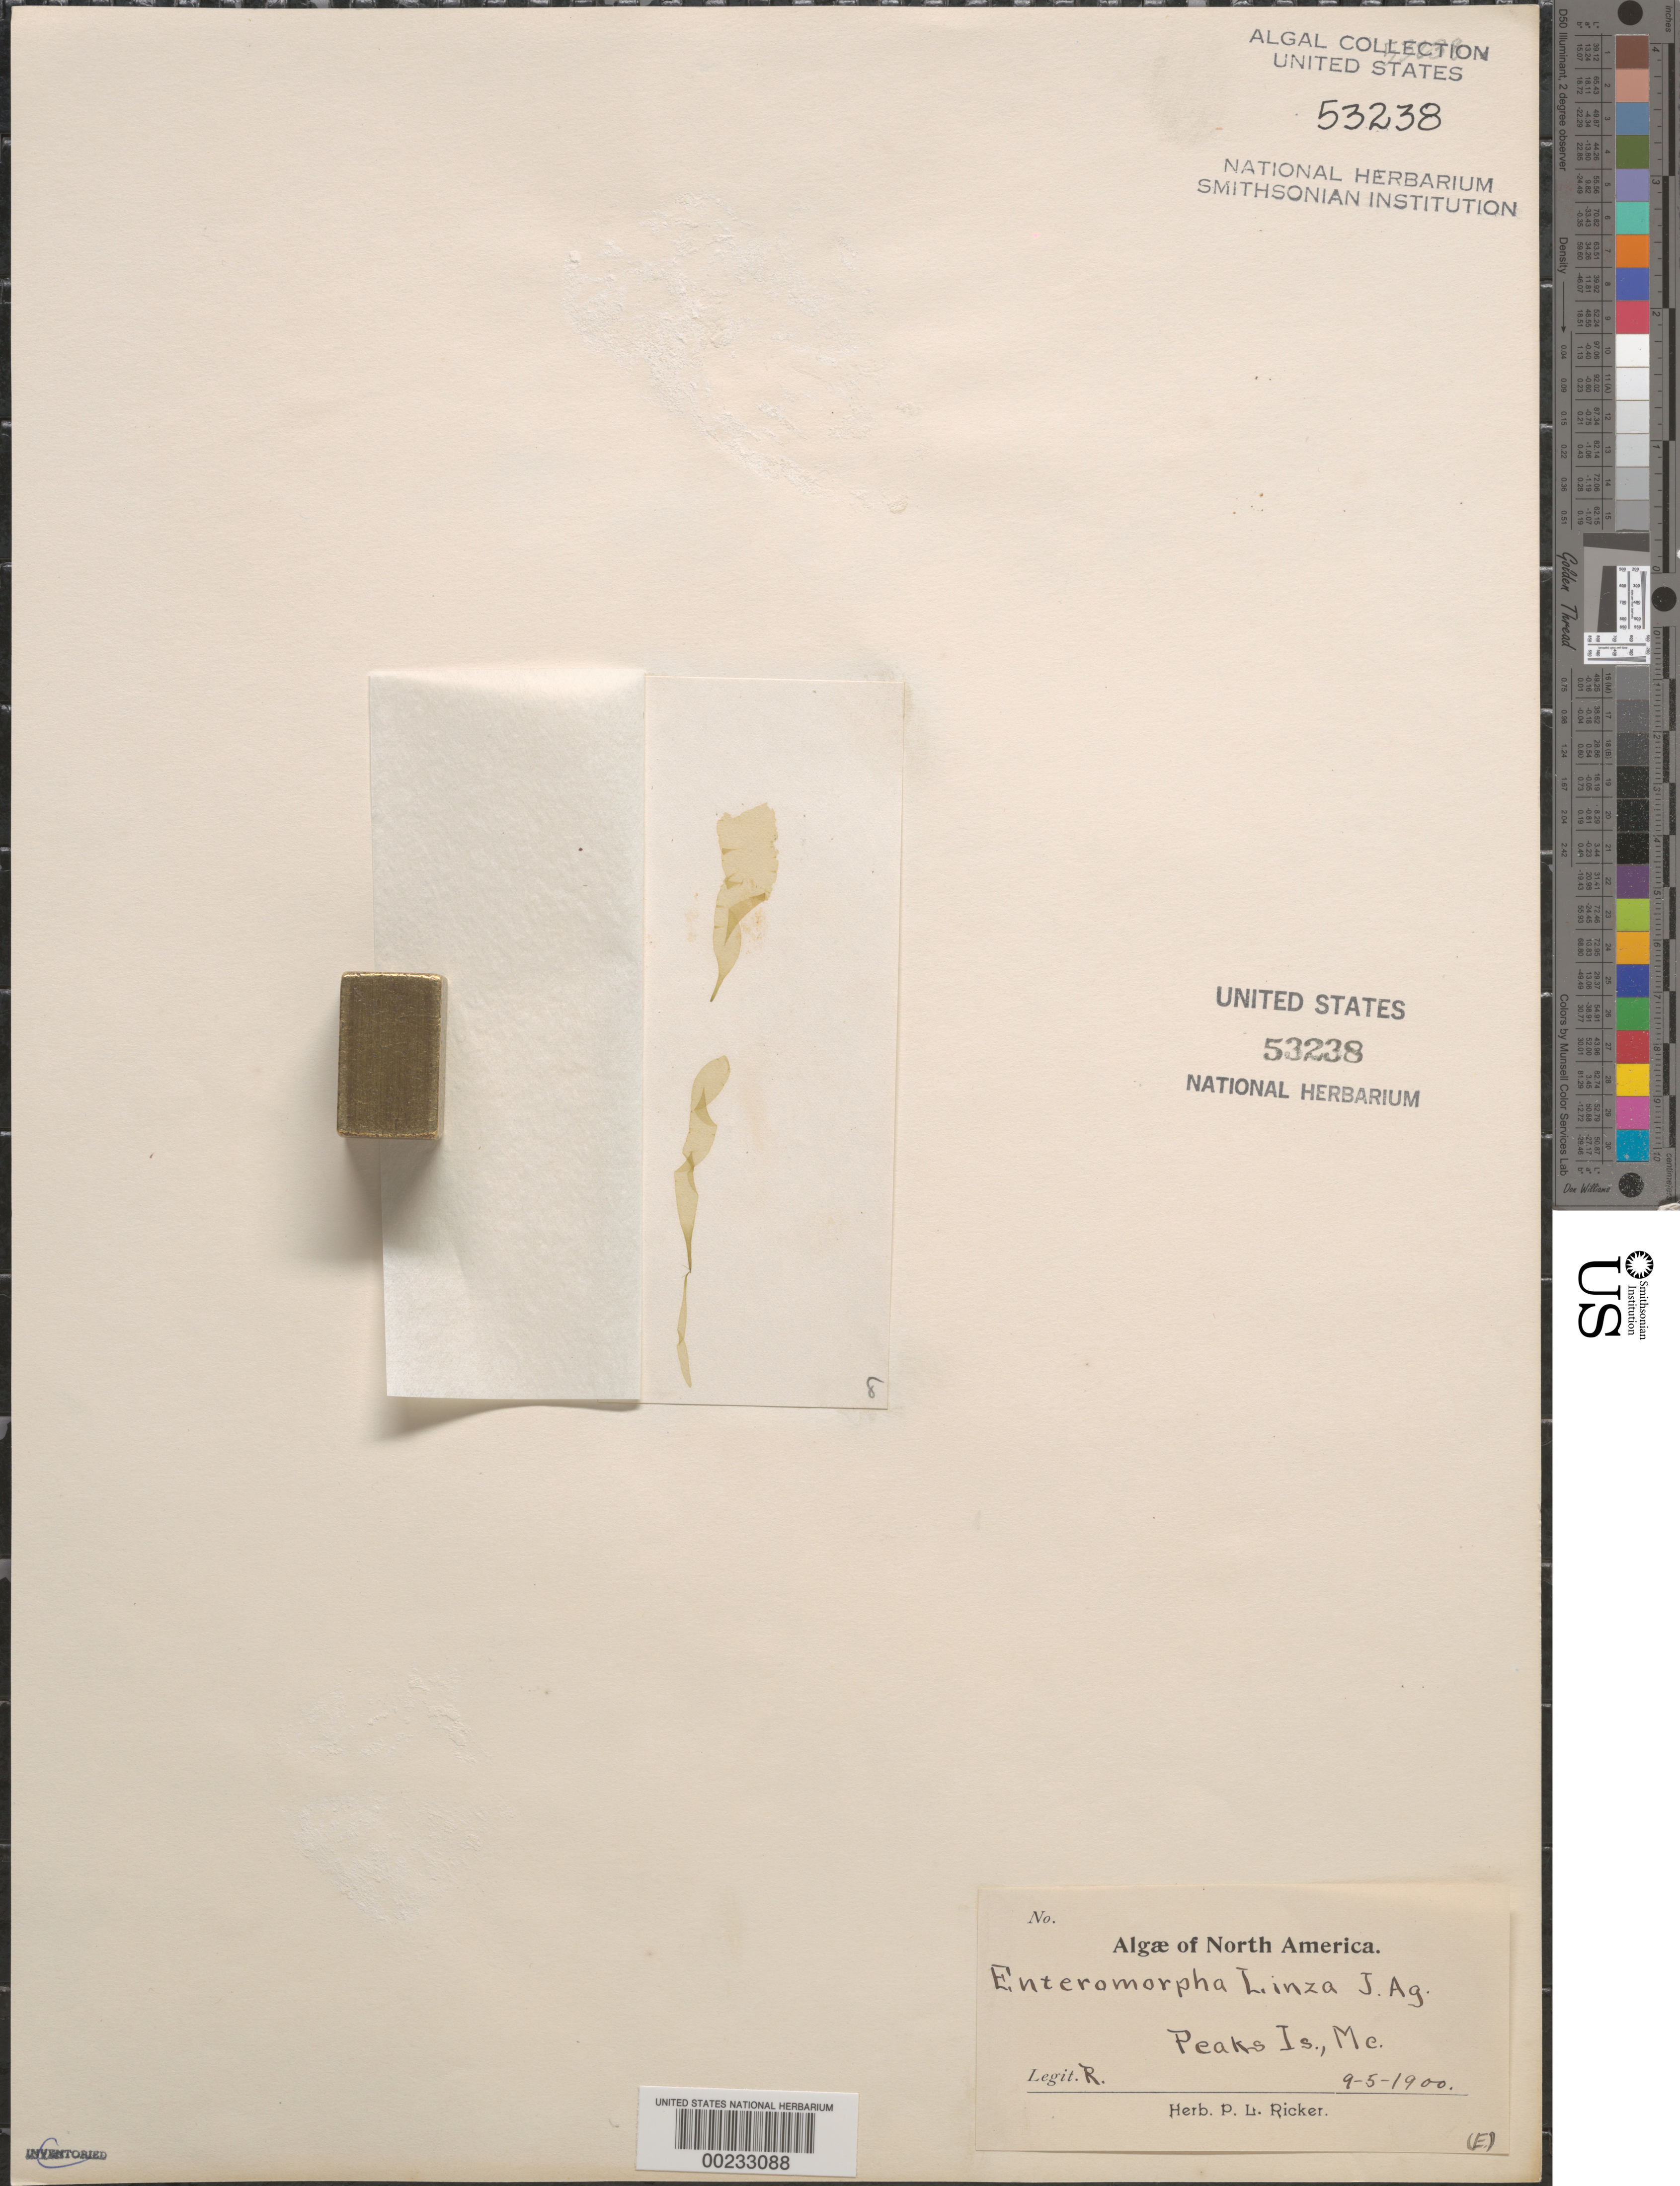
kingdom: Plantae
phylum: Chlorophyta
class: Ulvophyceae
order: Ulvales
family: Ulvaceae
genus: Ulva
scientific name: Ulva clathrata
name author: (Roth) C. Agardh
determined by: Algae name updating Project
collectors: P. Ricker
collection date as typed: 05 Sep 1900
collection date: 1900-09-05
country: United States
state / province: Maine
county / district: Cumberland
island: Peaks Island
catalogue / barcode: US 53238